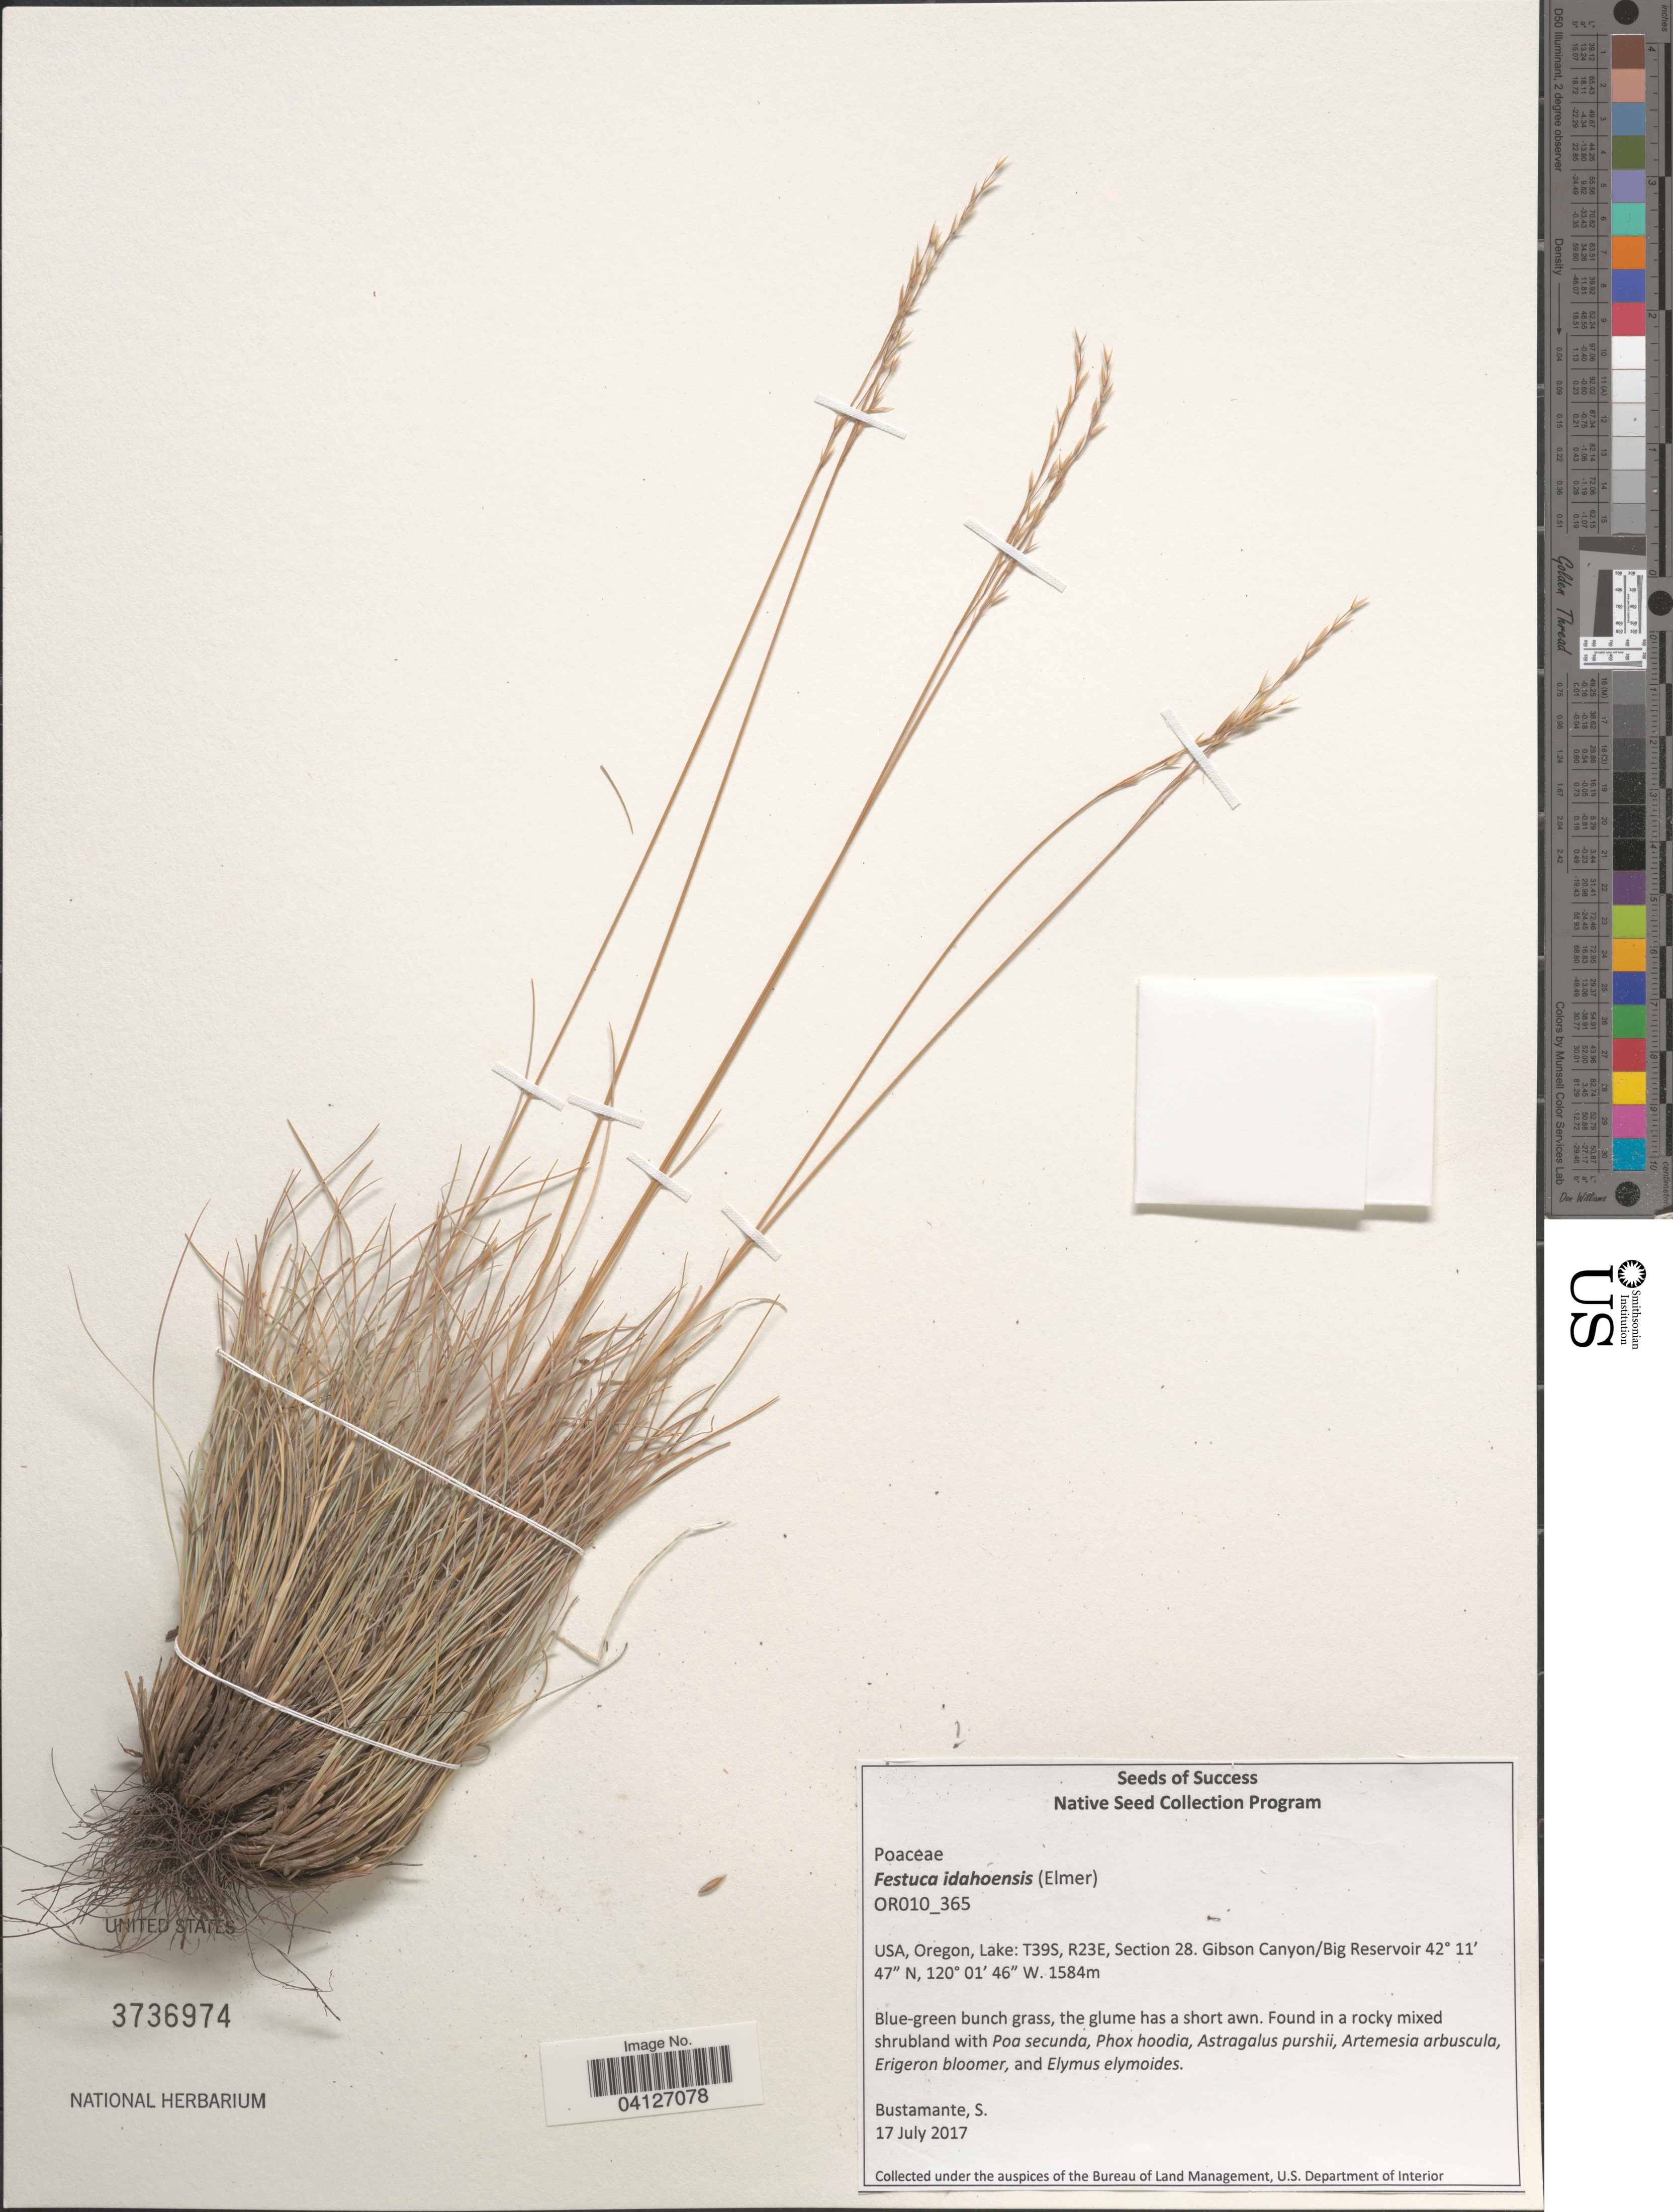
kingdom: Plantae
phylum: Tracheophyta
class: Liliopsida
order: Poales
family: Poaceae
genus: Festuca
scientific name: Festuca idahoensis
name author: Elmer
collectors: S. Bustamante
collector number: OR010_365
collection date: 2017-07-17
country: United States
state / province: Oregon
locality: Lake: T39S, R23E, Section 28. Gibson Canyon/Big Reservoir.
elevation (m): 1584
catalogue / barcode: US 3736974